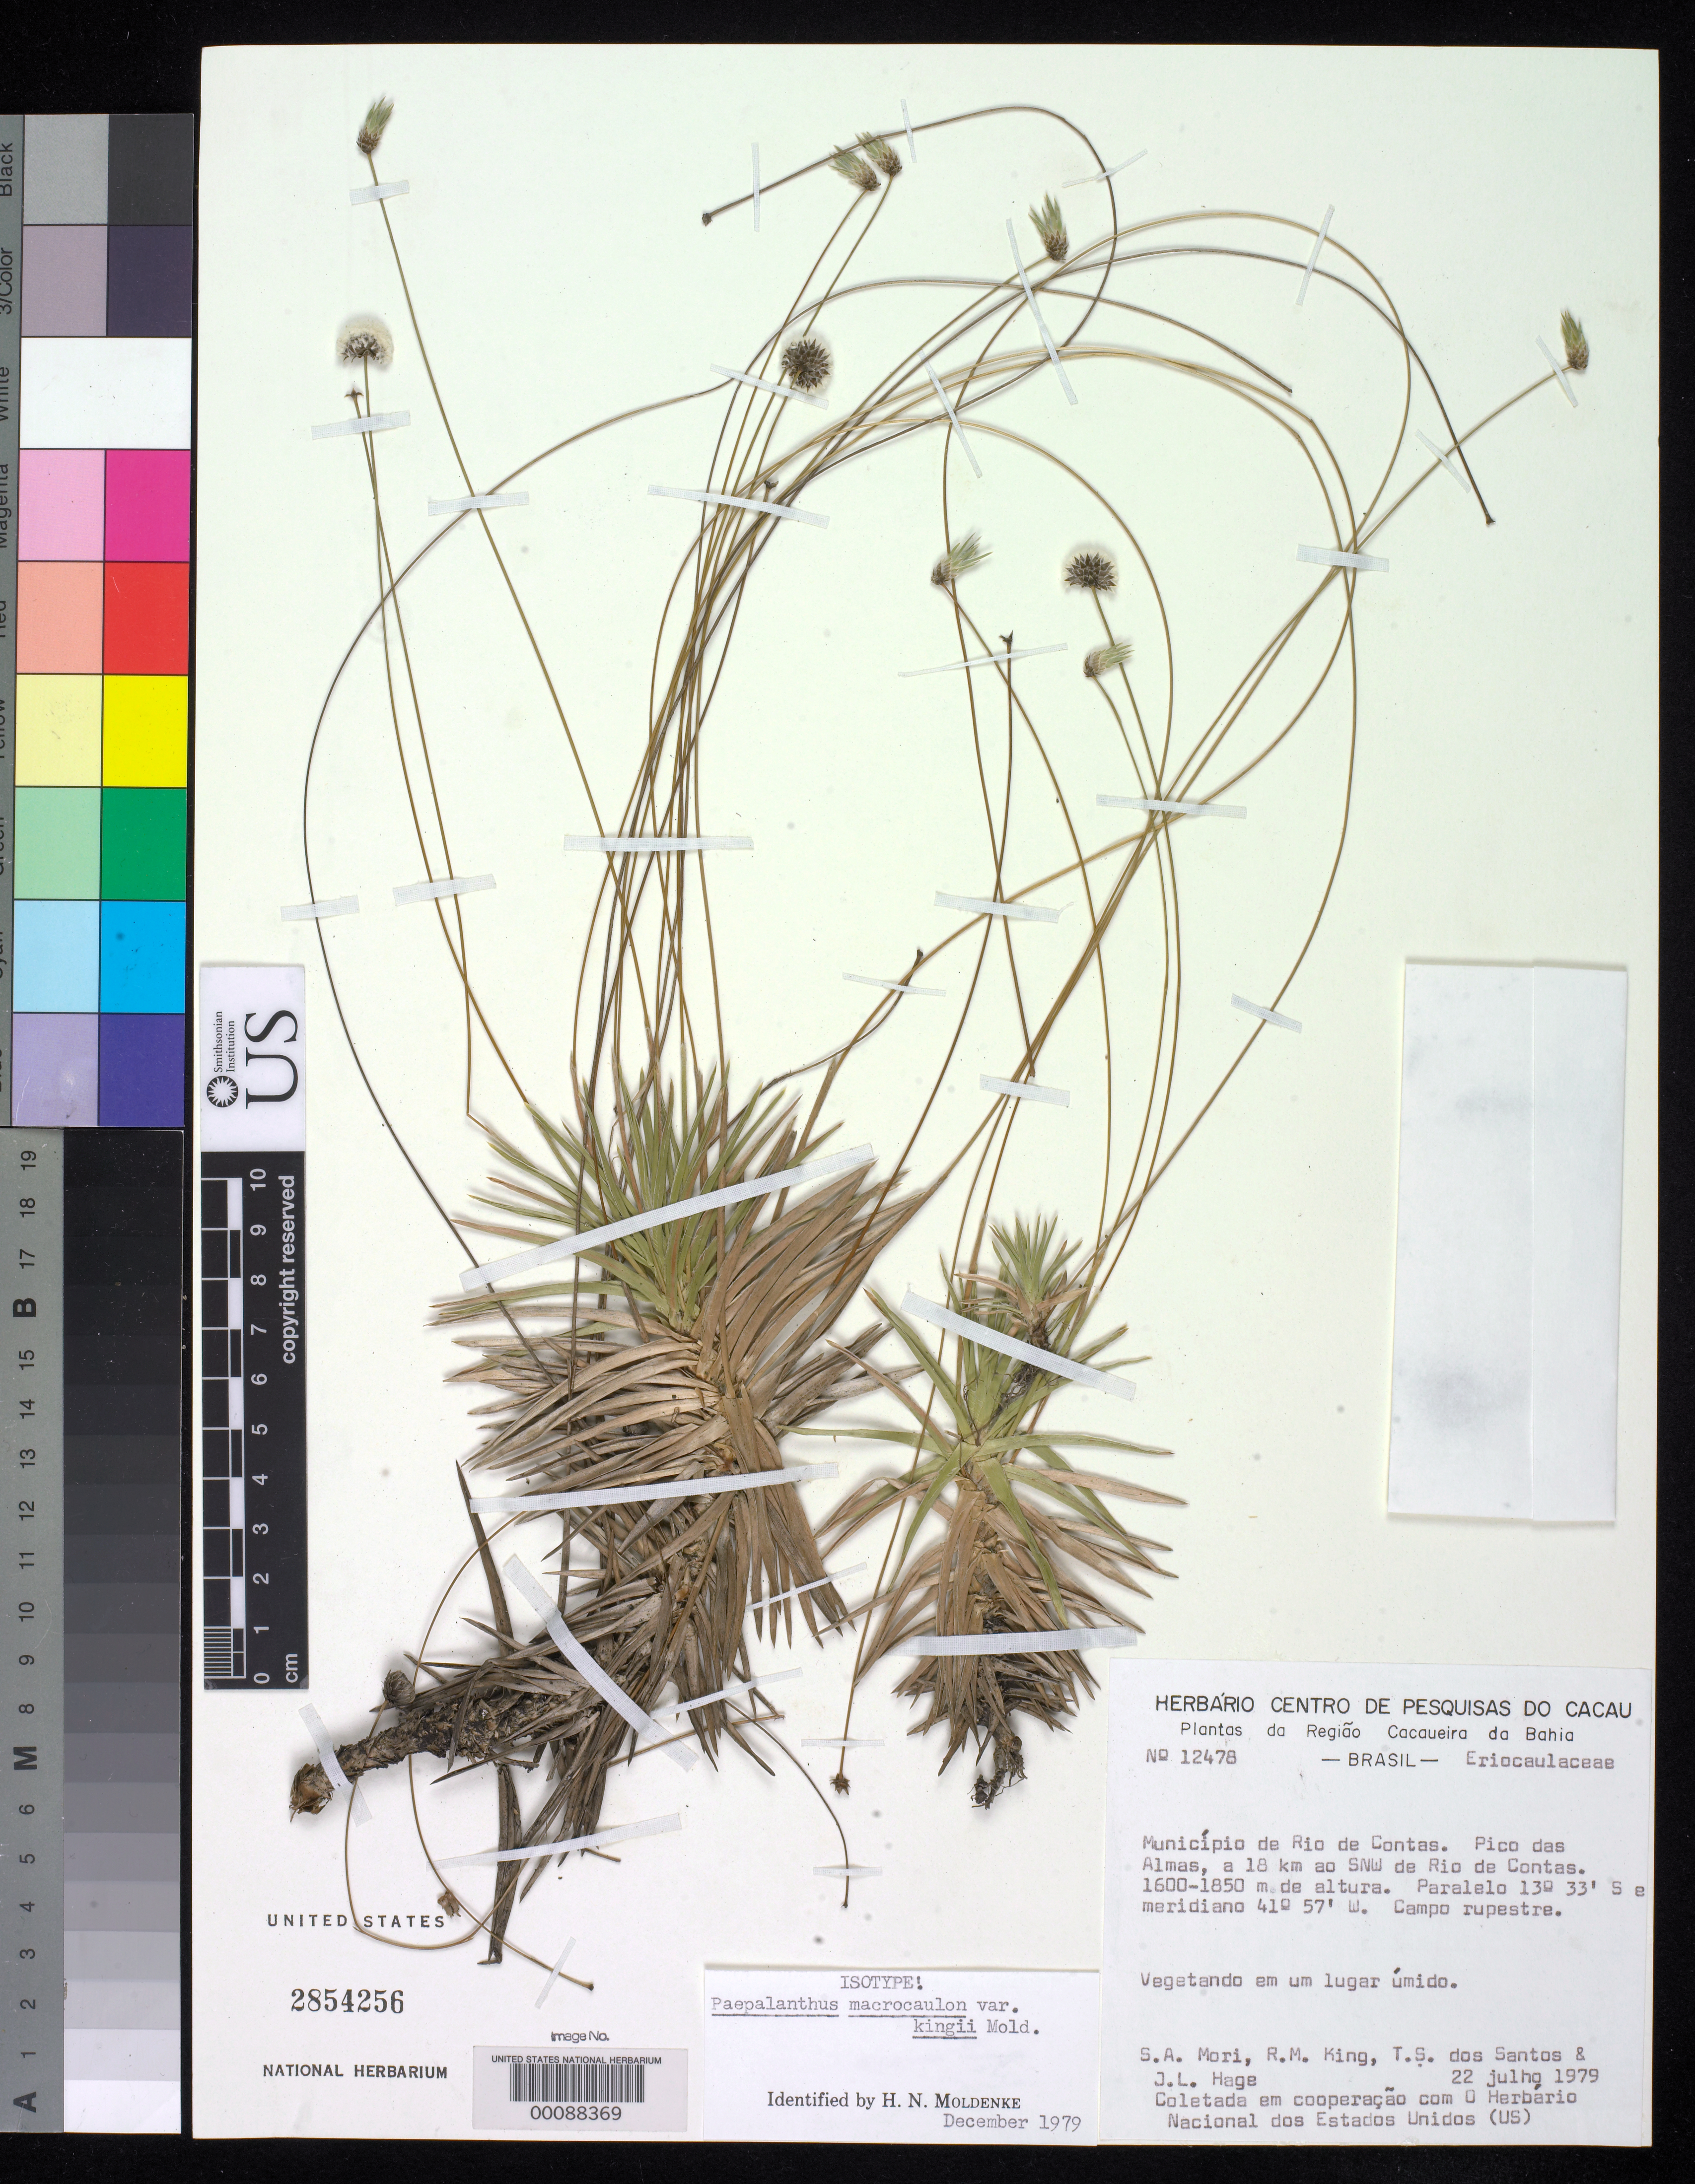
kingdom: Plantae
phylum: Tracheophyta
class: Liliopsida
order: Poales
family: Eriocaulaceae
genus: Paepalanthus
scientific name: Paepalanthus macrocaulon var. kingii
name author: Moldenke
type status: Isotype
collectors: R. M. King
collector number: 12478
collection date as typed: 22 Jul 1979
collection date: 1979-07-22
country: Brazil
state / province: Bahia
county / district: Rio de Contas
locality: Pico Dasalmas, Rio de Contas.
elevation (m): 1600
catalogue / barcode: US 2854256